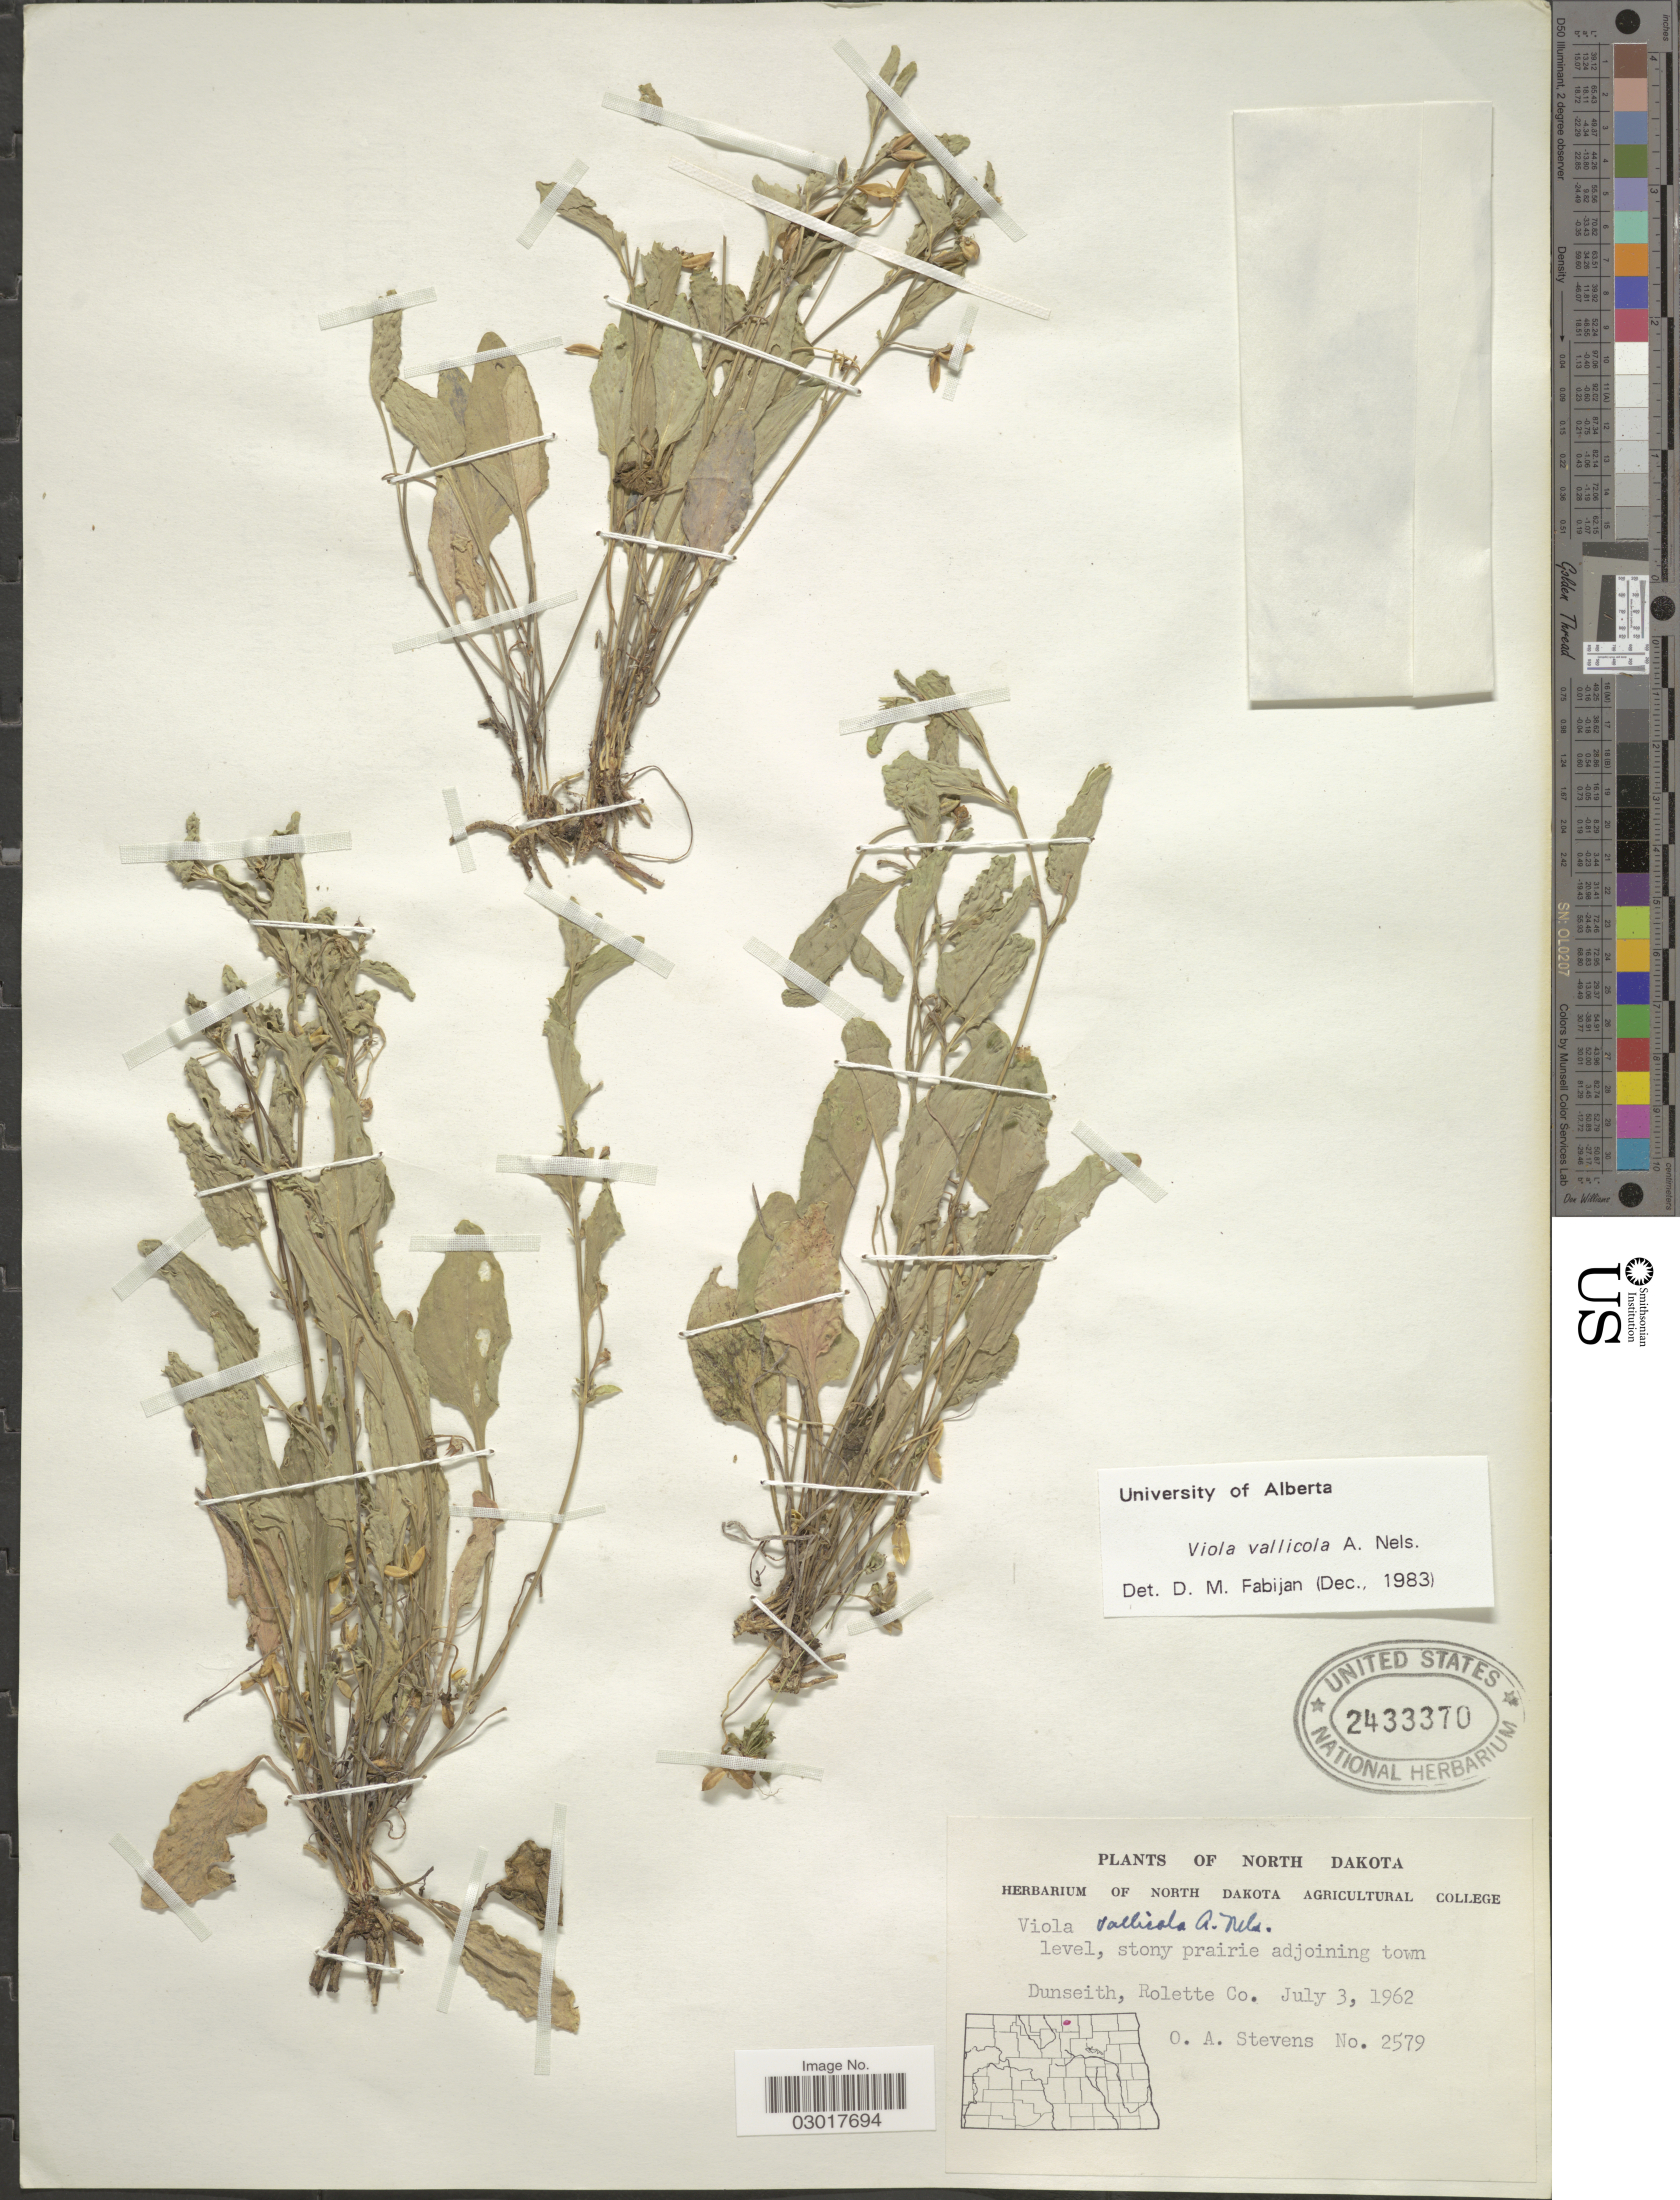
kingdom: Plantae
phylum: Tracheophyta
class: Magnoliopsida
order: Malpighiales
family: Violaceae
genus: Viola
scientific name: Viola vallicola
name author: A. Nelson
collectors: O. A. Stevens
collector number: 2579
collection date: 1962-07-03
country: United States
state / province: North Dakota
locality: Dunseith, Rolette Co.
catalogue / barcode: US 2433370